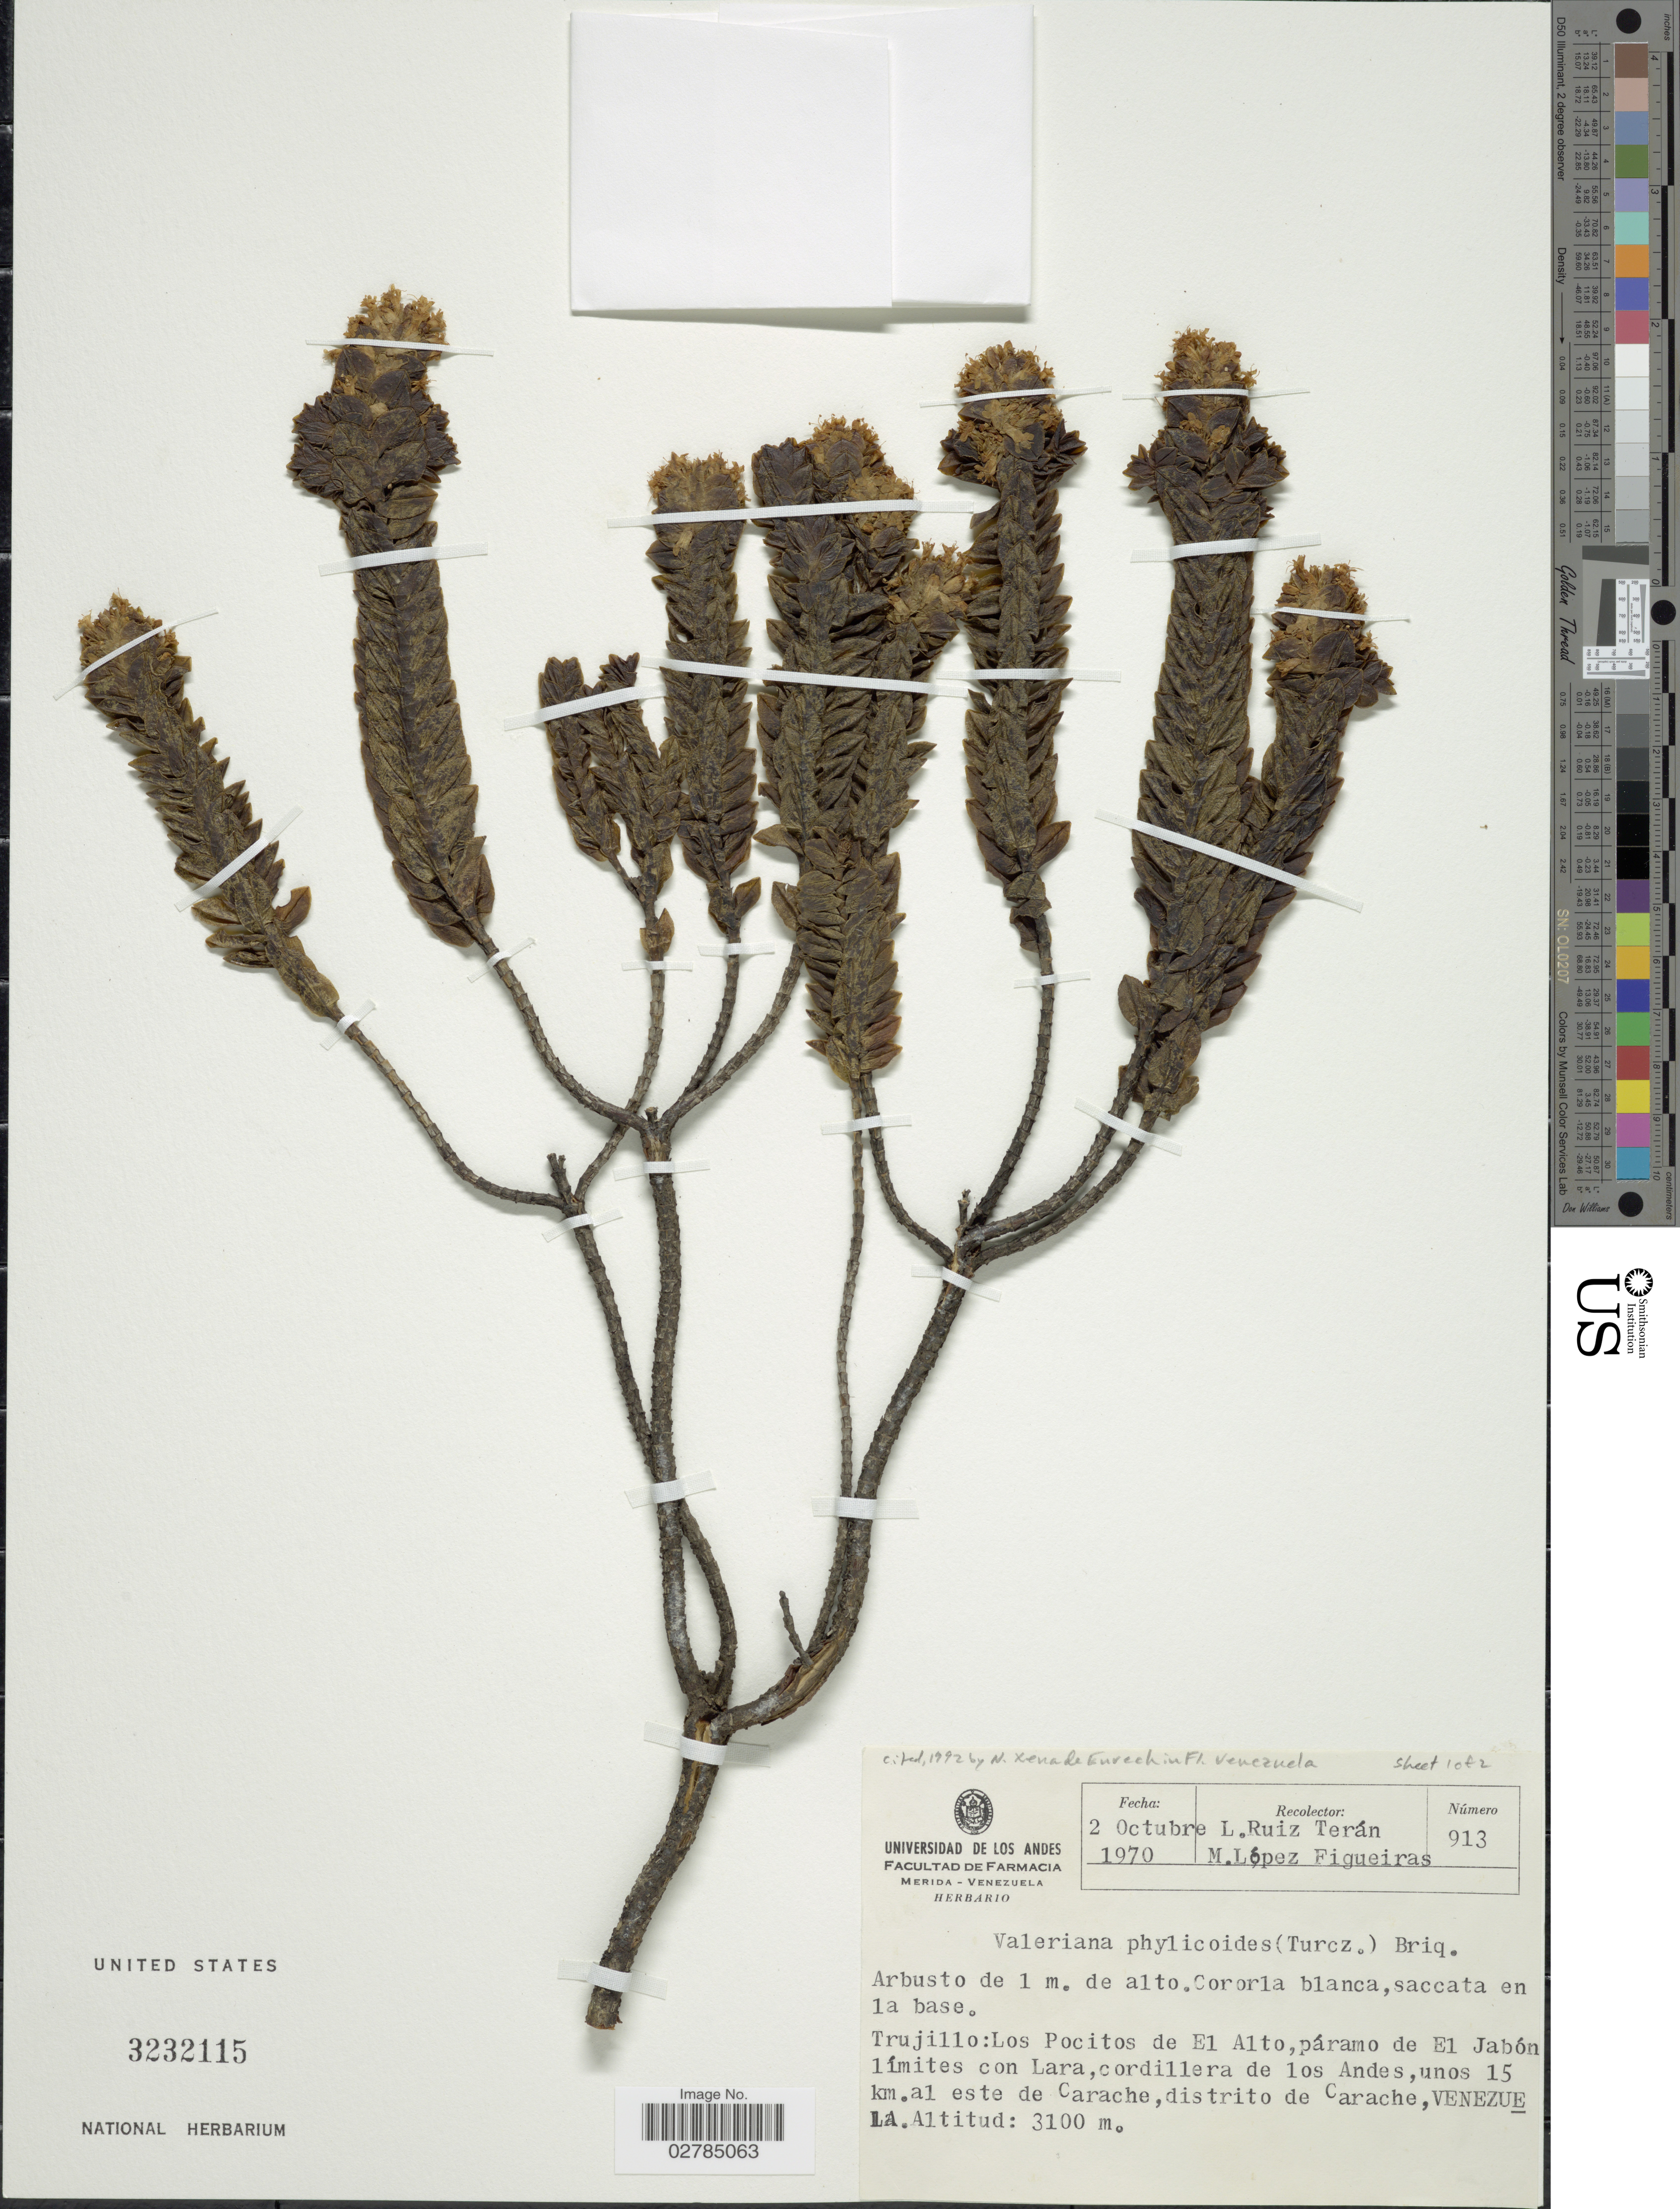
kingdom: Plantae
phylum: Tracheophyta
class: Magnoliopsida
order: Dipsacales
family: Caprifoliaceae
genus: Valeriana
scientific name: Valeriana phylicoides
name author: (Turcz.) Briq.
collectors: L. E. Ruíz-Terán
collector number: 913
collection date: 1970-10-02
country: Venezuela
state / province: Trujillo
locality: Los Pocitos de El Alto, páramo de El Jabón límites con Lara, cordillera de los Andes, unos 15 km. al este de Carache, distrito de Carache.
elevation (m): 3100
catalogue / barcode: US 3232115